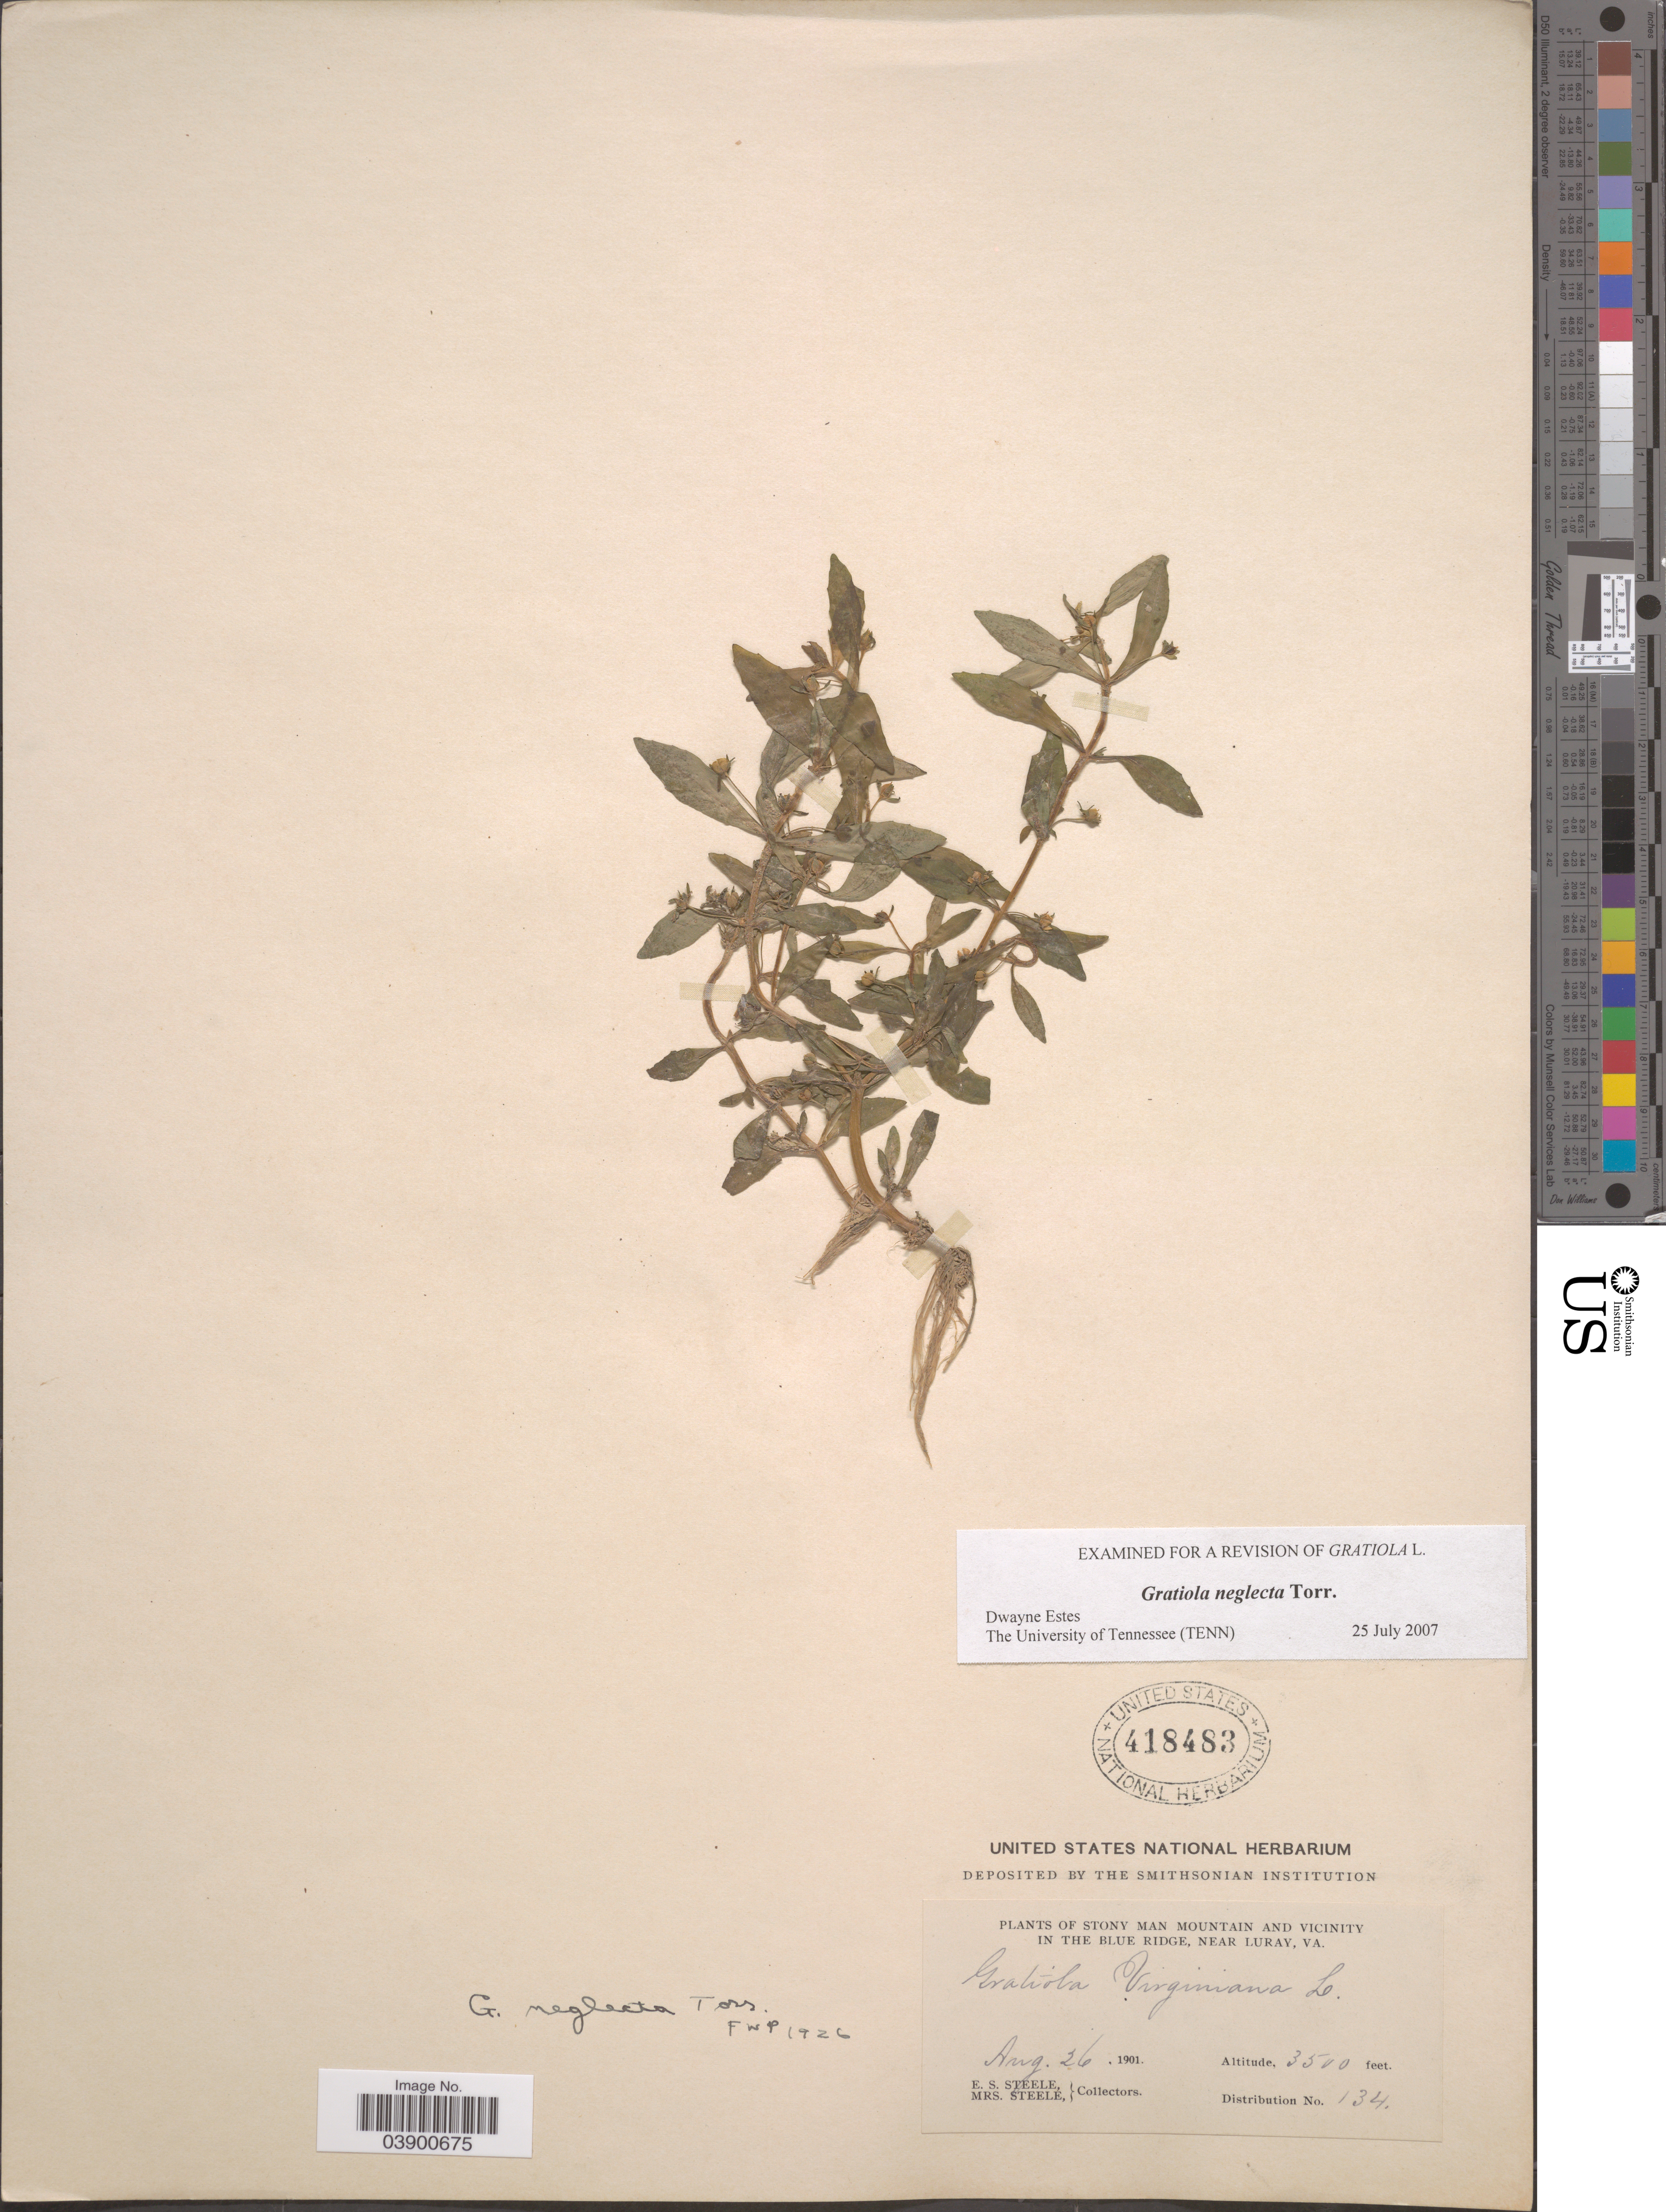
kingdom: Plantae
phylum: Tracheophyta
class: Magnoliopsida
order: Lamiales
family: Plantaginaceae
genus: Gratiola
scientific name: Gratiola neglecta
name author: Torr.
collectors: E. Steele & Mrs. E. S. Steele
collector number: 134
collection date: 1901-08-26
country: United States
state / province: Virginia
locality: Stony Man Mountain and vicinity in the Blue Ridge, near Luray.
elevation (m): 1067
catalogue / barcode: US 418483